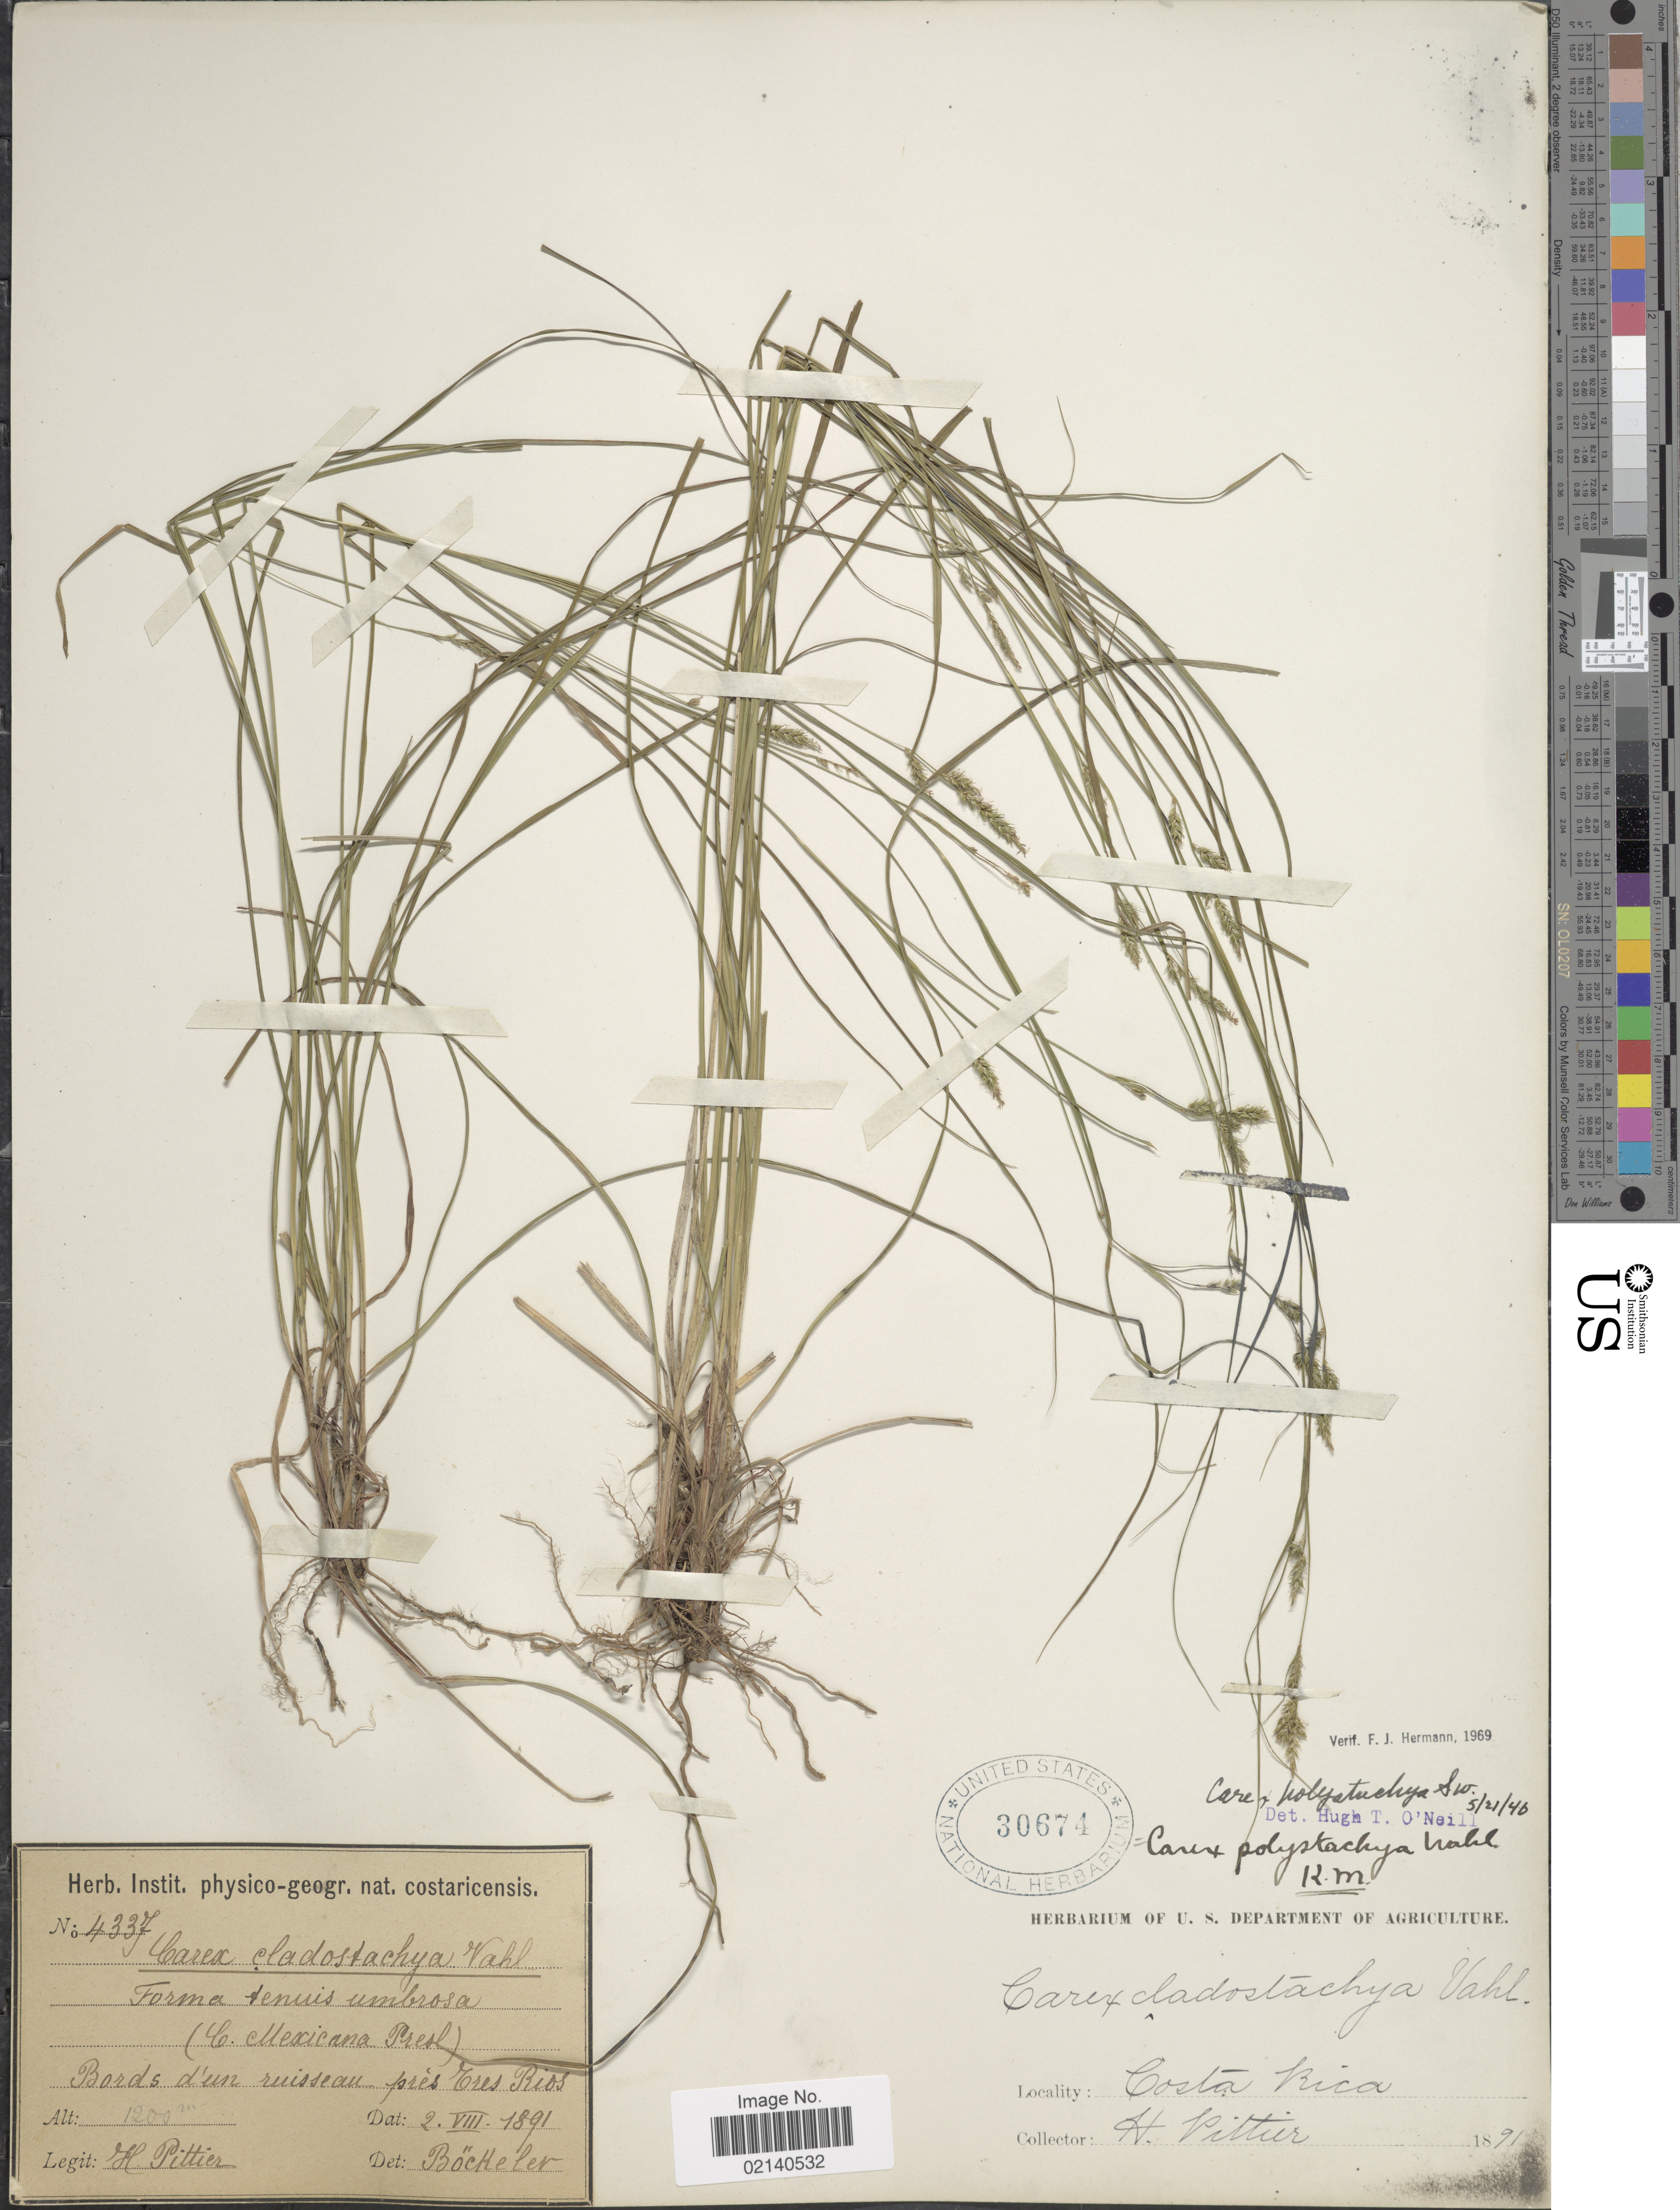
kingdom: Plantae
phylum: Tracheophyta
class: Liliopsida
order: Poales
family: Cyperaceae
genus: Carex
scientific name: Carex polystachya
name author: Sw. ex Wahlenb.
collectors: H. F. Pittier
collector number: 4337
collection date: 1891-08-02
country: Costa Rica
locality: Bords d'un ruisseau pres Tres Rios.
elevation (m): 1200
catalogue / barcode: US 30674